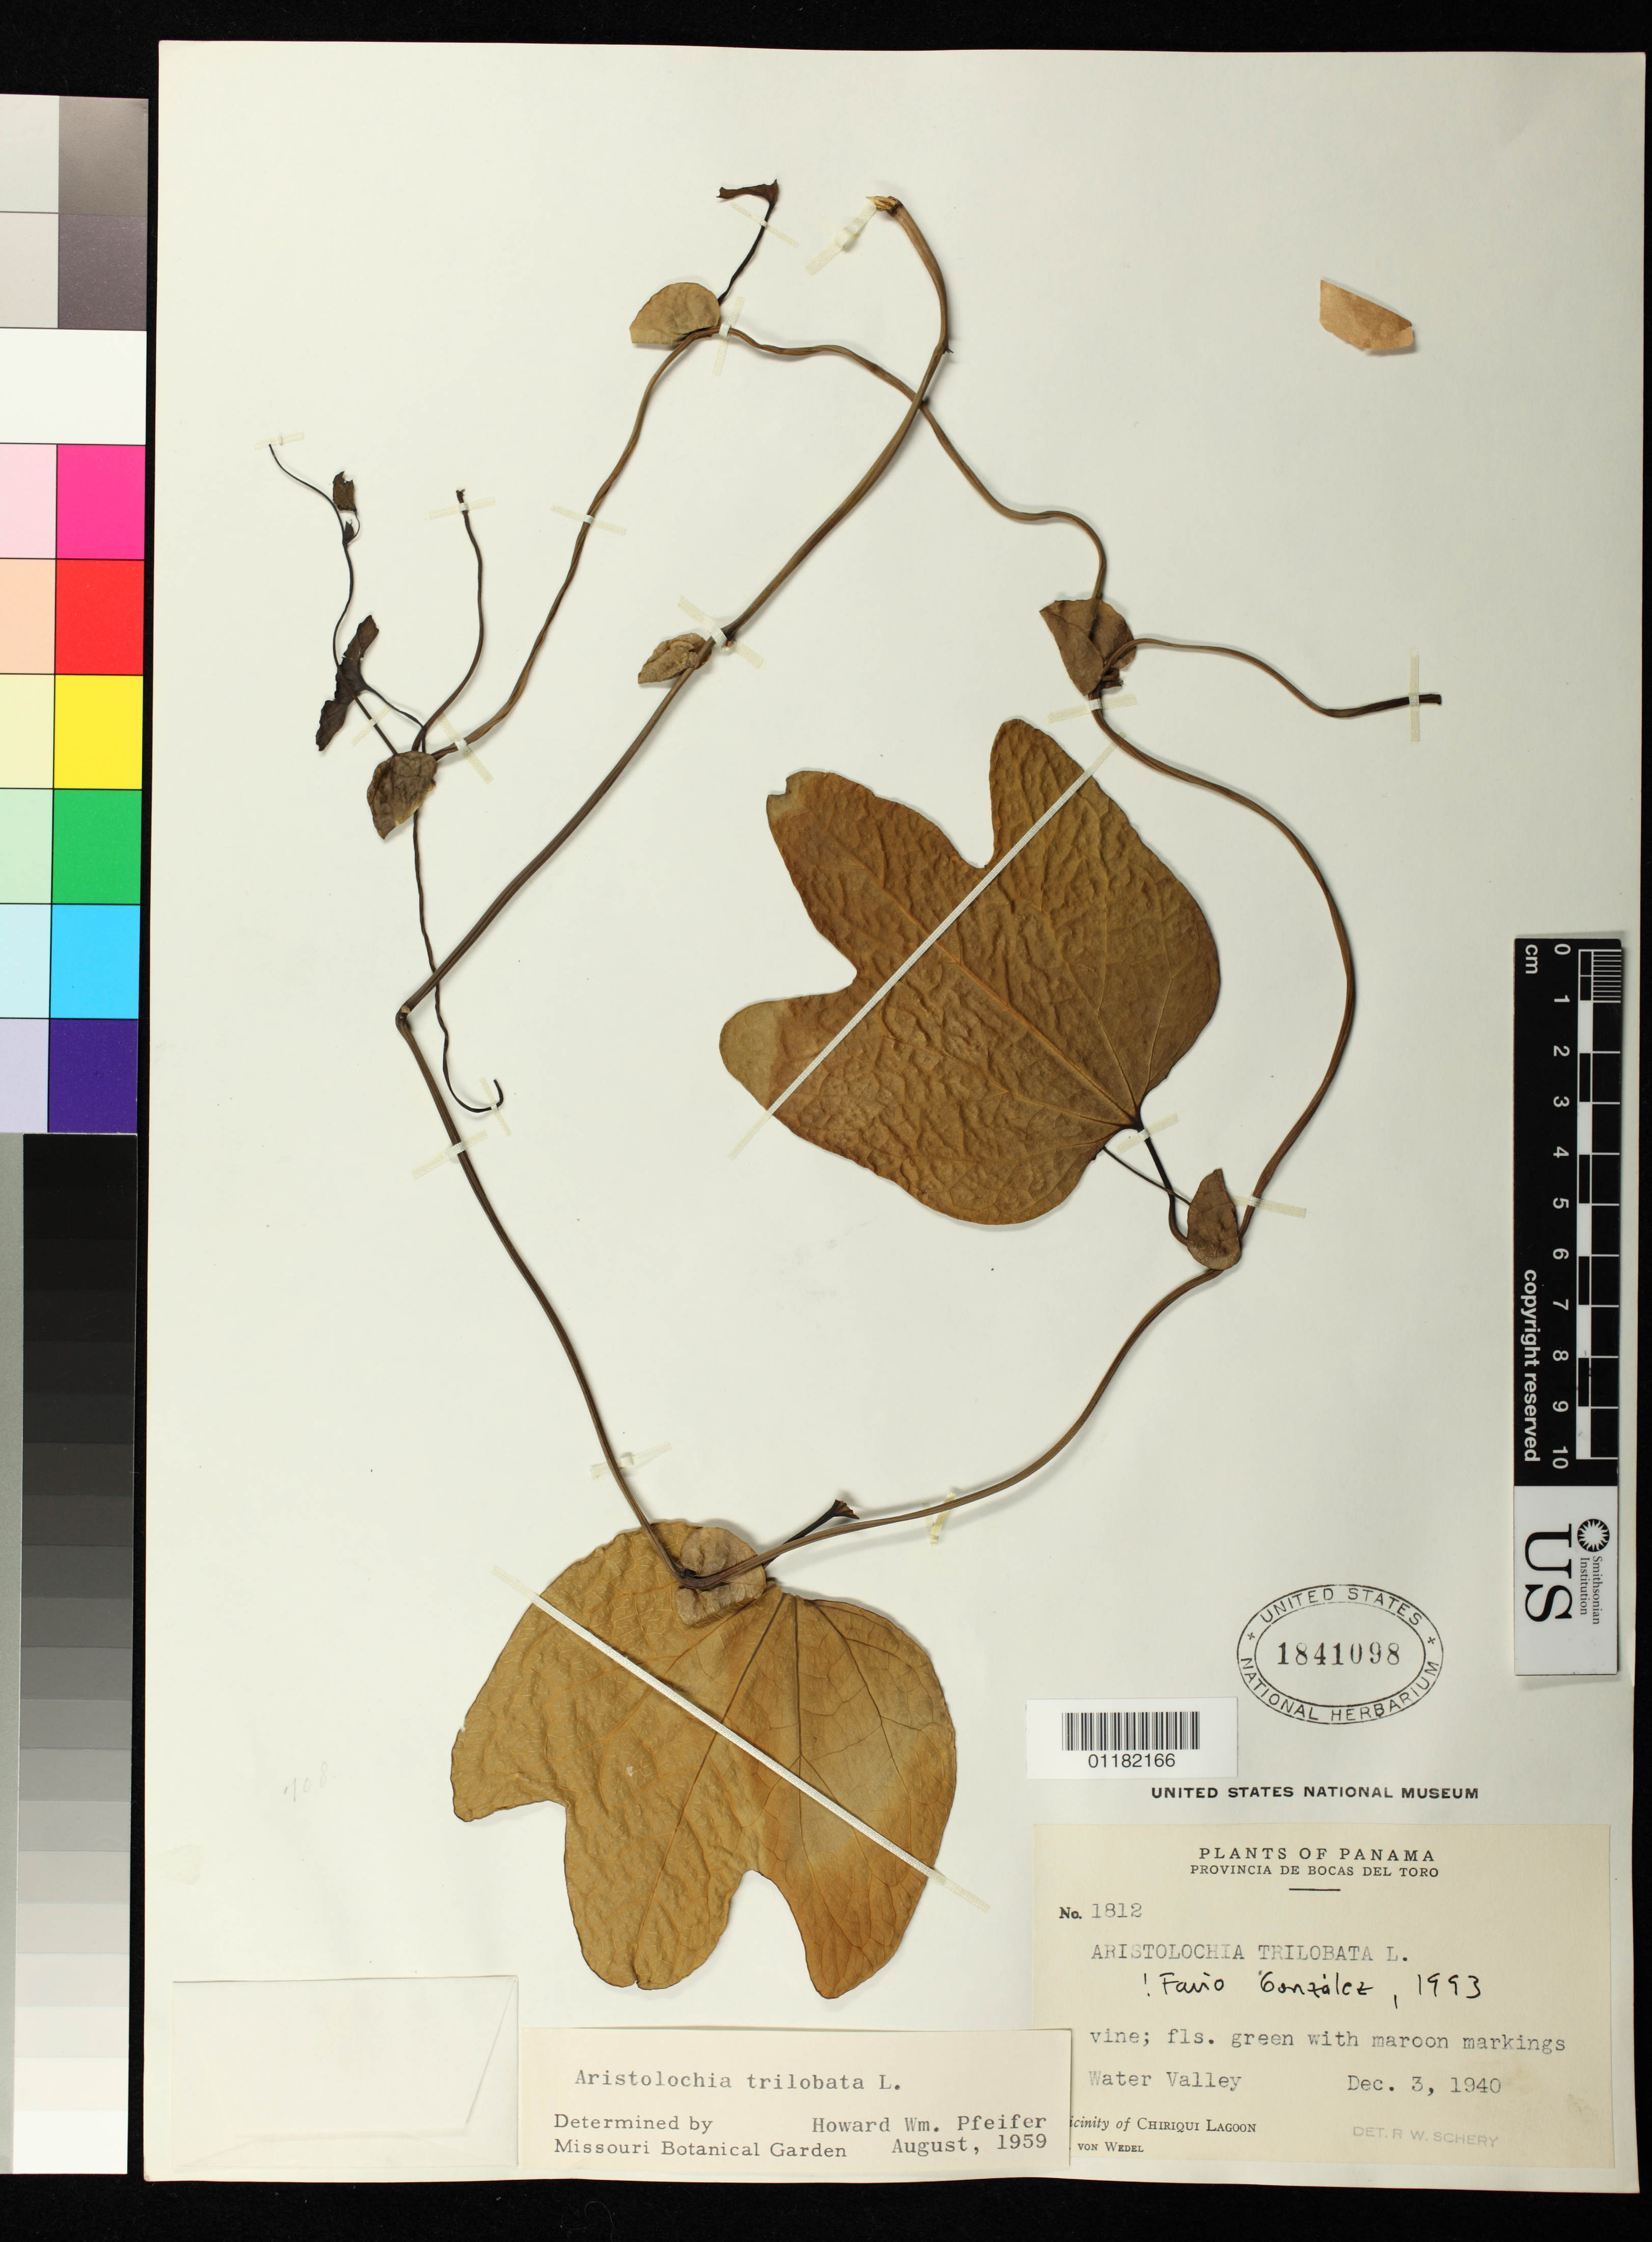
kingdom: Plantae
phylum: Tracheophyta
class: Magnoliopsida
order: Piperales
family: Aristolochiaceae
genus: Aristolochia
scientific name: Aristolochia trilobata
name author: L.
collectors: H. von Wedel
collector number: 1812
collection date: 1940-12-03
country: Panama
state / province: Bocas del Toro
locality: Water Valley Vicinity of Chiriqui Lagoon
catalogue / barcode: US 1841098